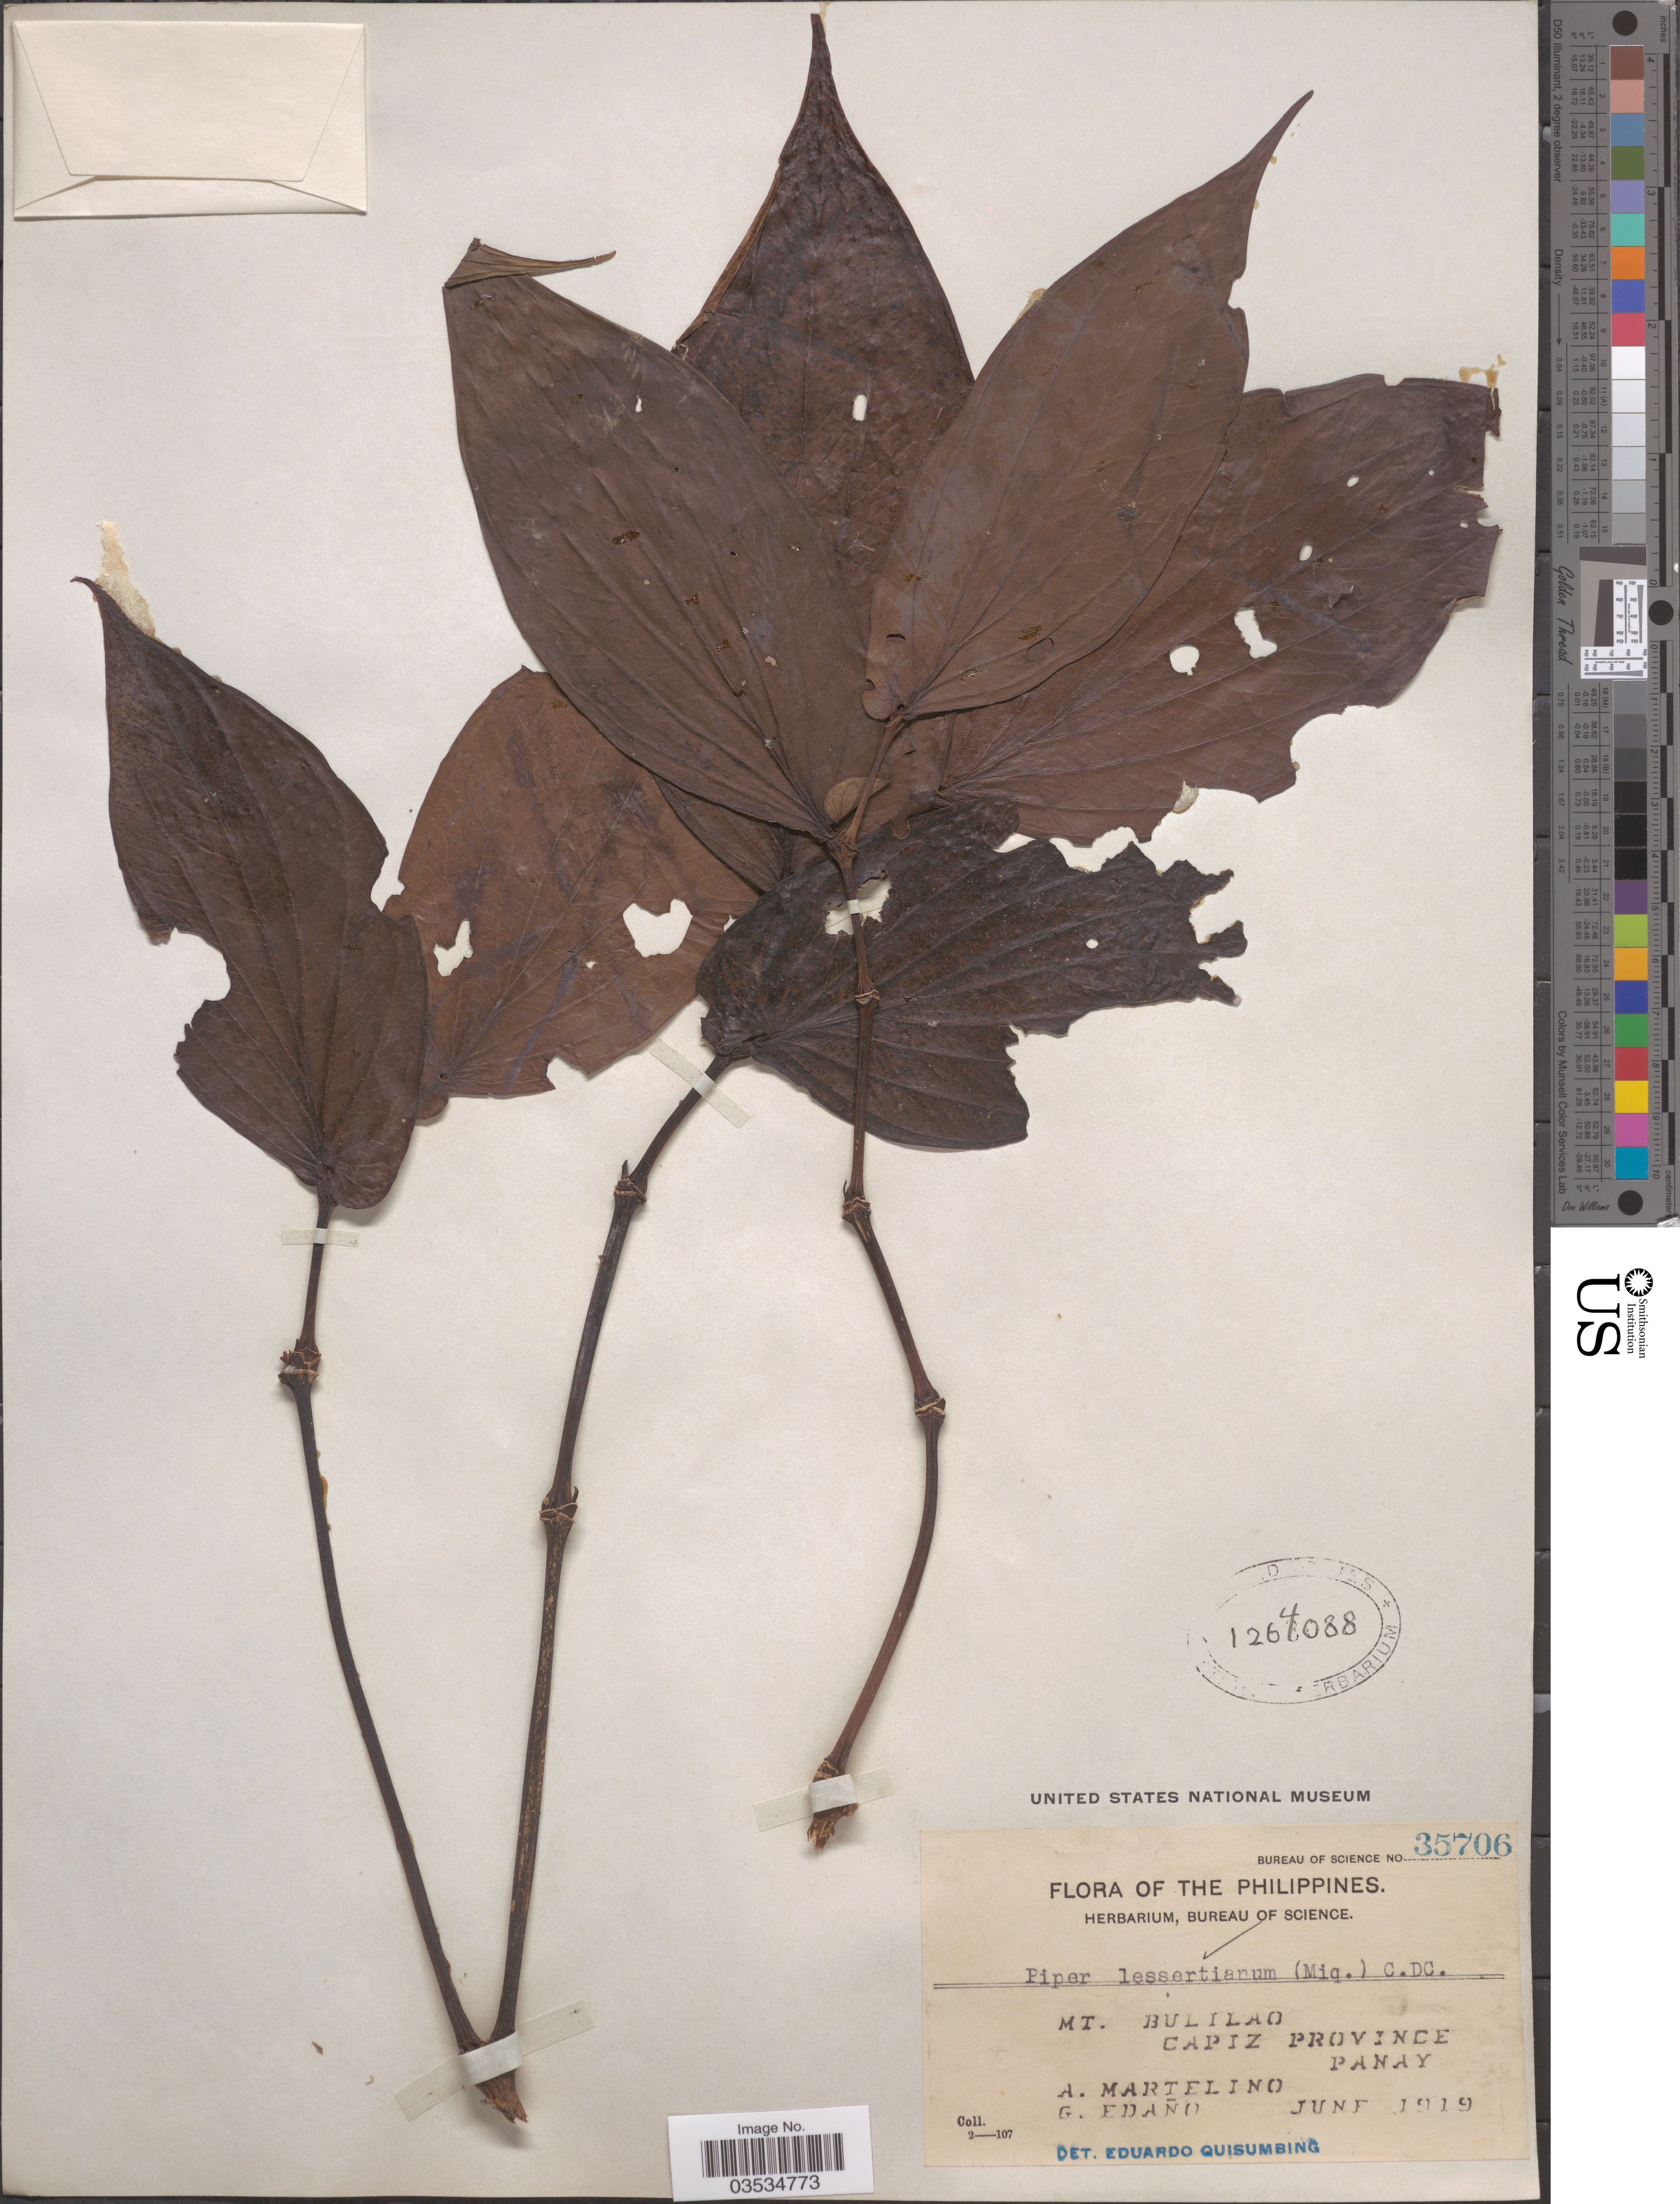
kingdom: Plantae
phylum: Tracheophyta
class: Magnoliopsida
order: Piperales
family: Piperaceae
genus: Piper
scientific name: Piper lessertianum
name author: C. DC.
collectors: A. Martelino & G. Edaño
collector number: Bureau of Science 35706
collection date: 1919-06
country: Philippines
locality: Mt. Bulilao. Capiz Province. Panay.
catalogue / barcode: US 1264088